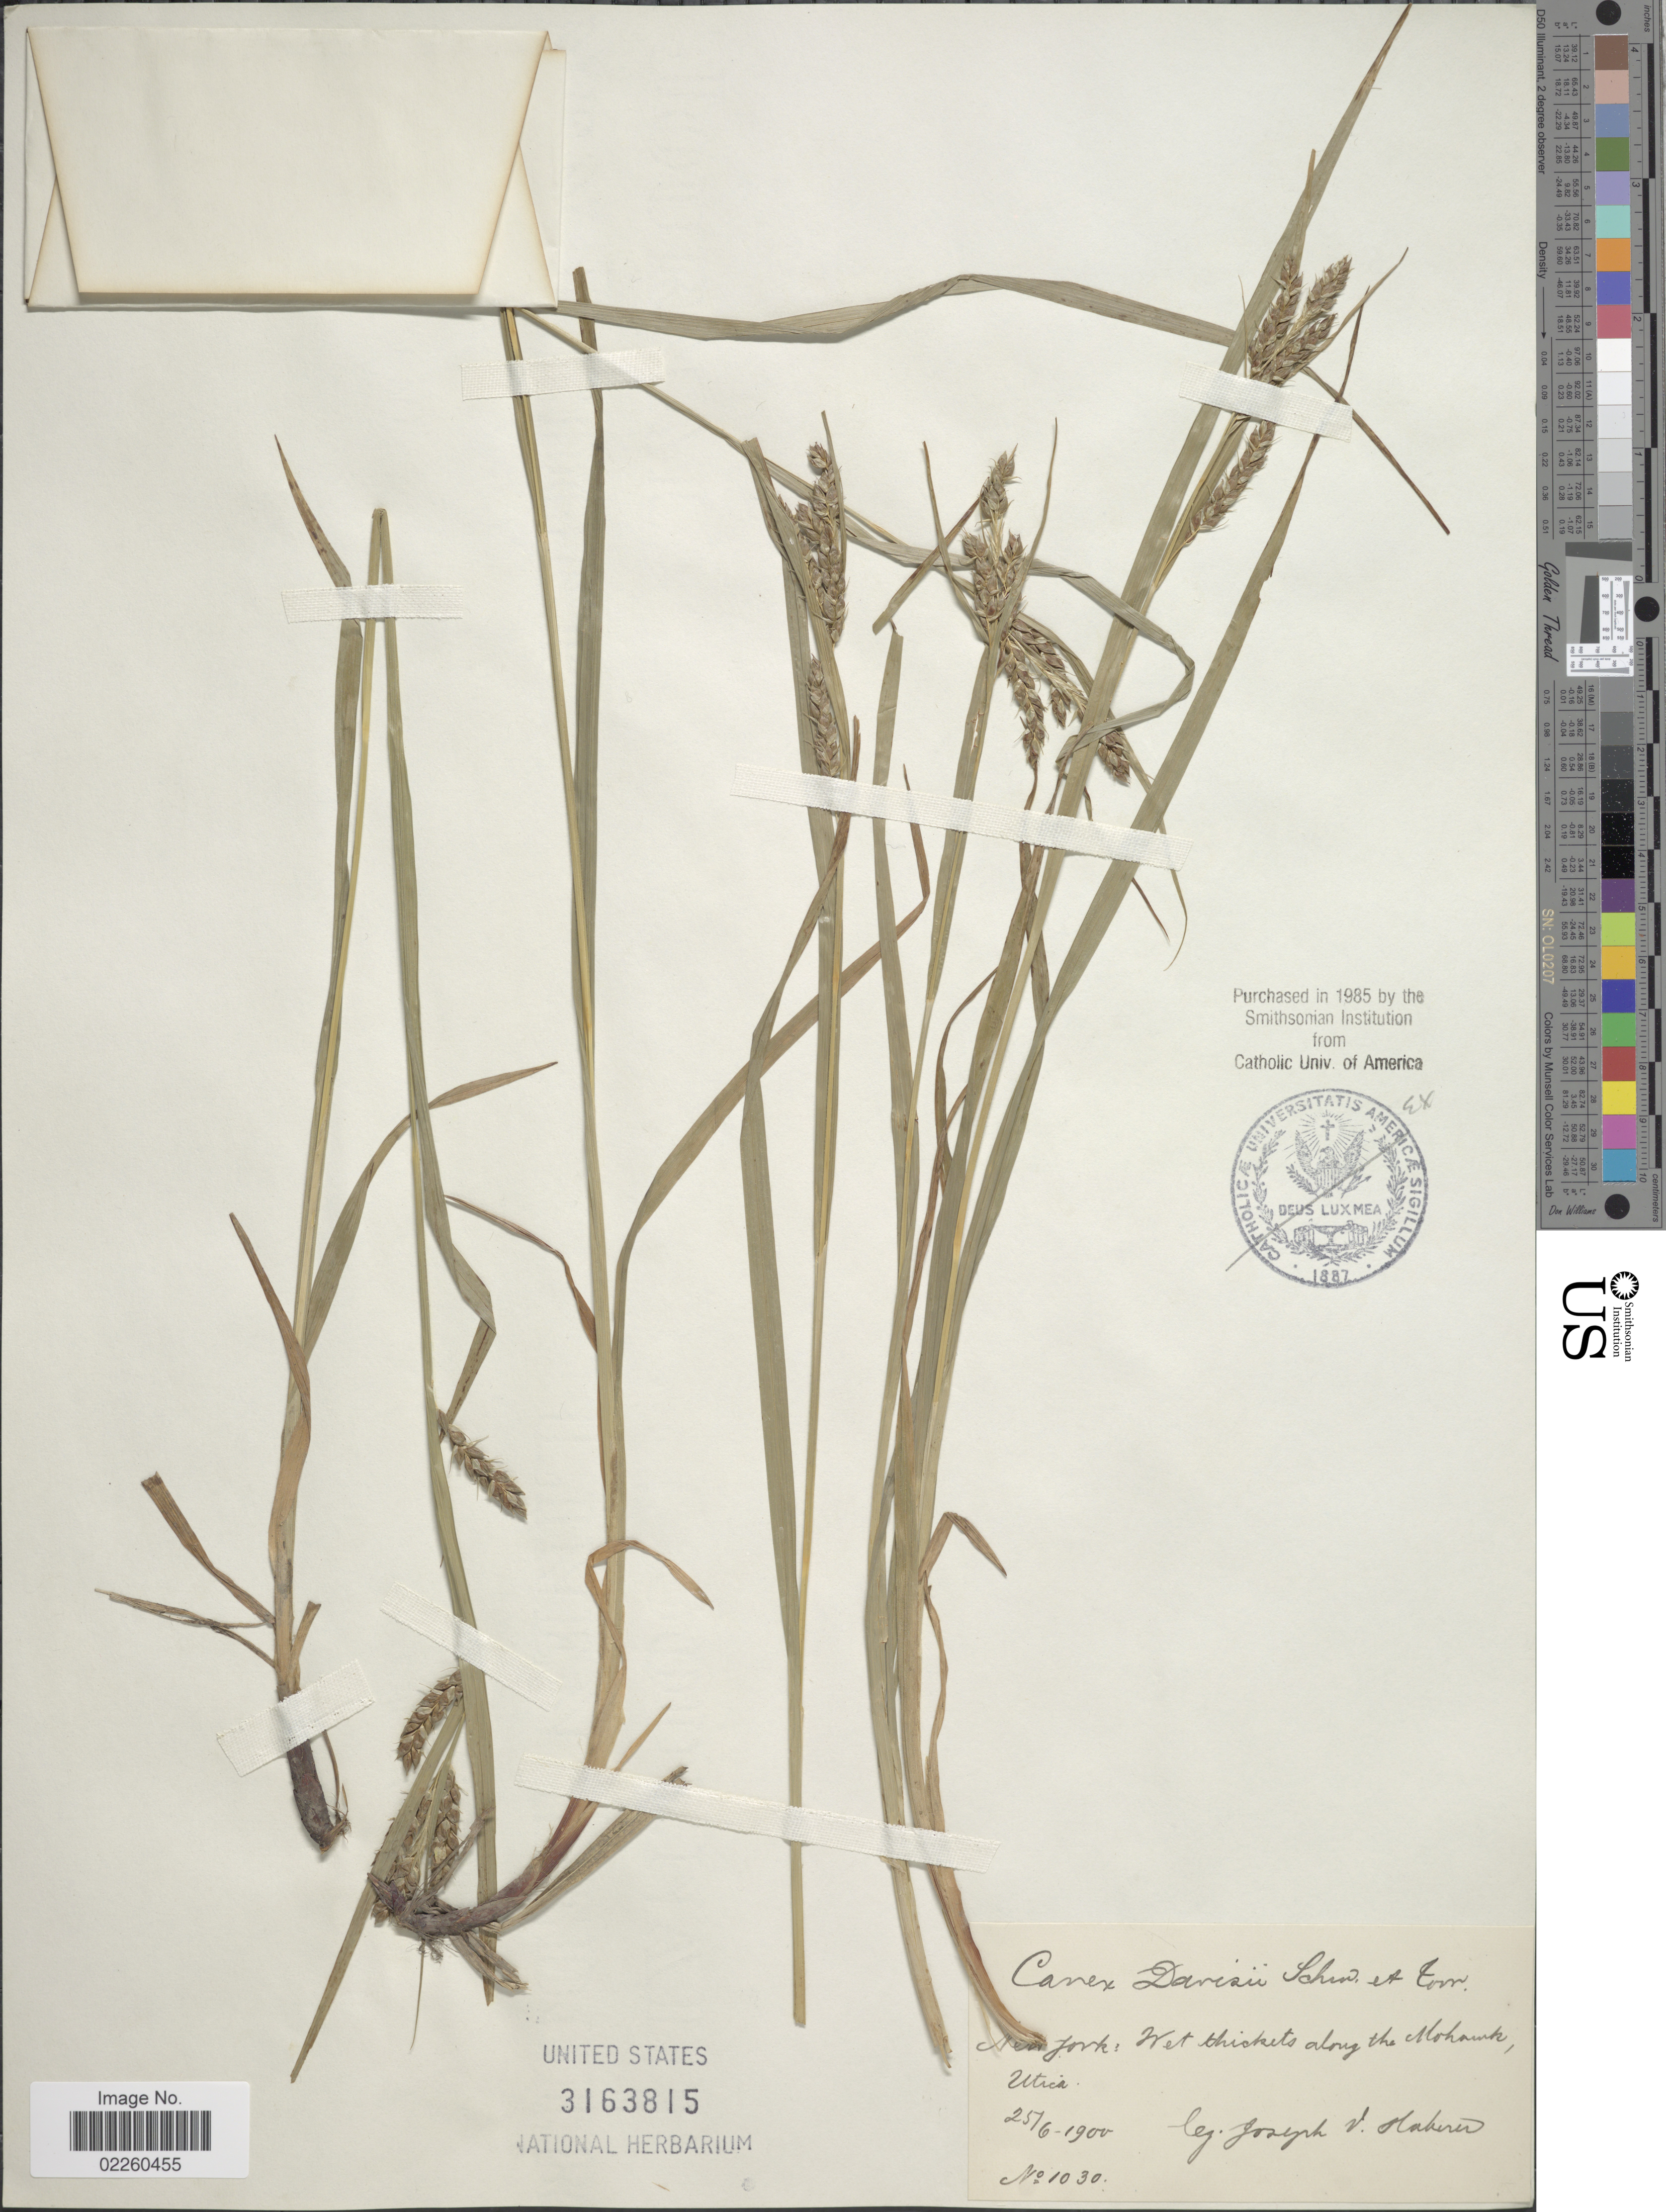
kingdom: Plantae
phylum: Tracheophyta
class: Liliopsida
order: Poales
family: Cyperaceae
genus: Carex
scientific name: Carex davisii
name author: Schwein. & Torr.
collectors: J. V. Haberer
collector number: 1030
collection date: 1900-06-25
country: United States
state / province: New York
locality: Wet thickets along the Mohawk, Utica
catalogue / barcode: US 3163815